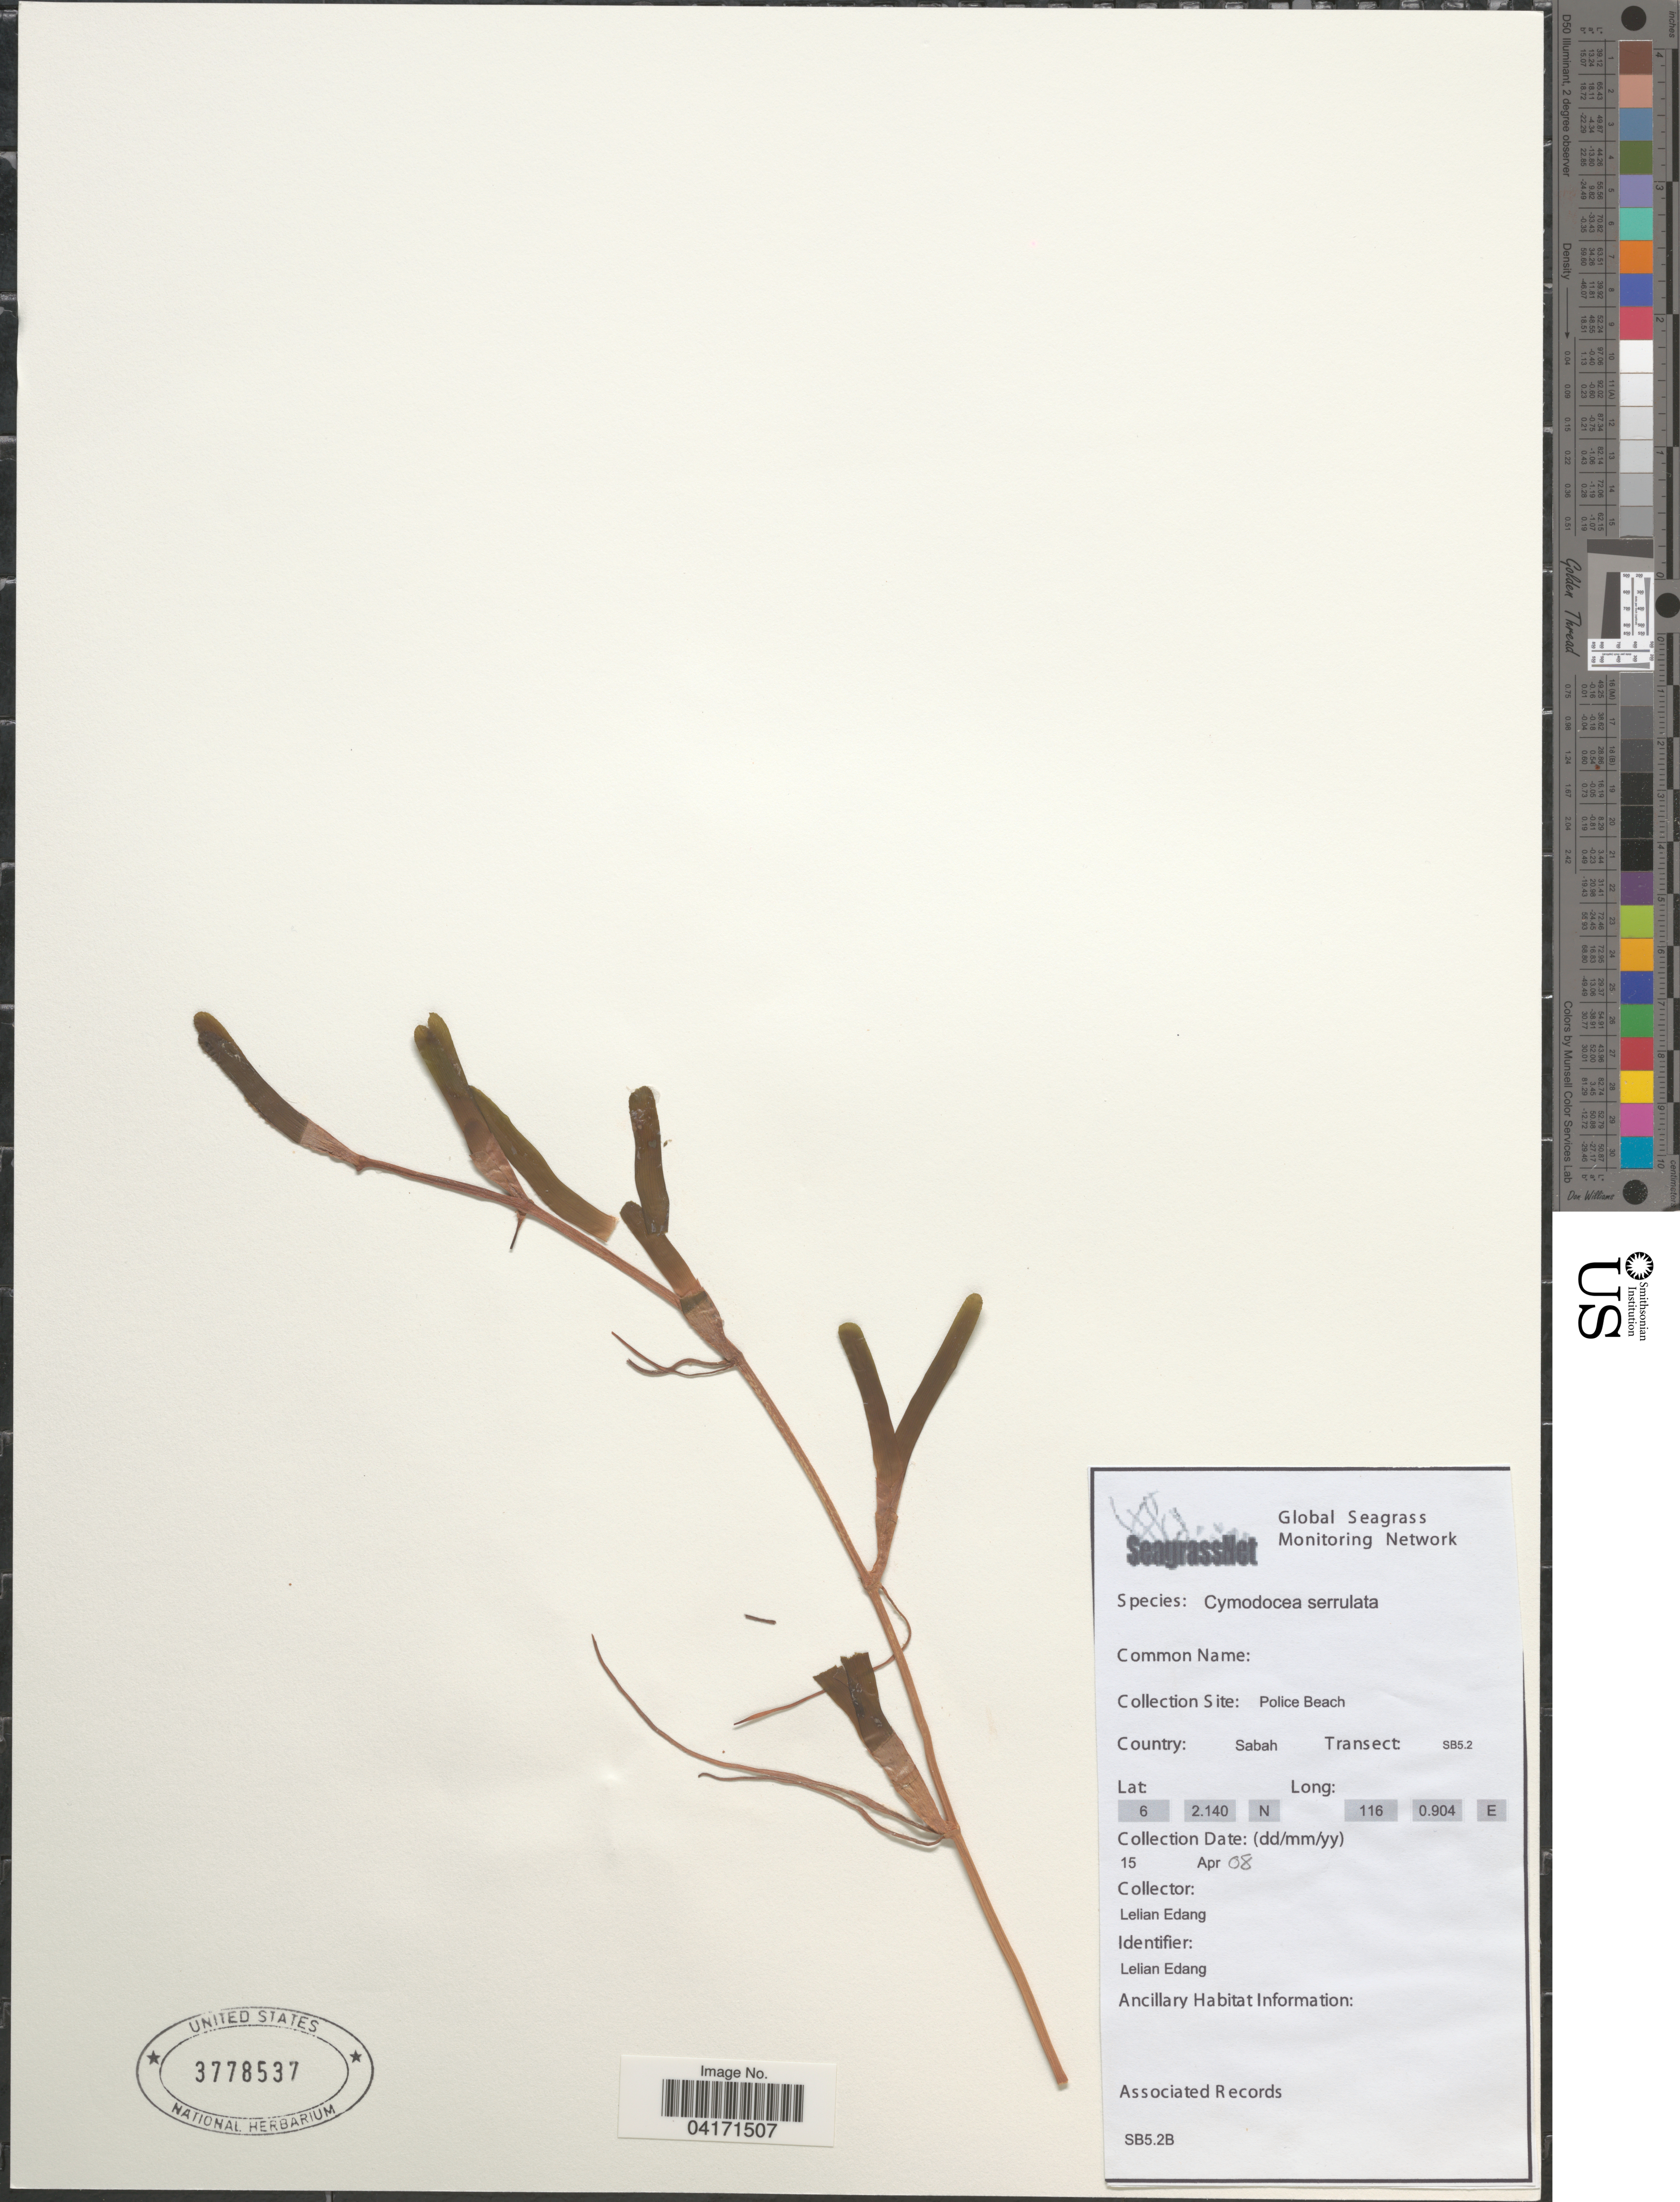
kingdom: Plantae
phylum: Tracheophyta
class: Liliopsida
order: Alismatales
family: Cymodoceaceae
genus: Cymodocea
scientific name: Cymodocea serrulata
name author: (R. Br.) Magnus & Ashers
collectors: L. Edang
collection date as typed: Transcribed d/m/y: 15/4/8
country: Malaysia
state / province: Sabah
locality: Police Beach. Transect: SB5.2.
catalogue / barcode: US 3778537